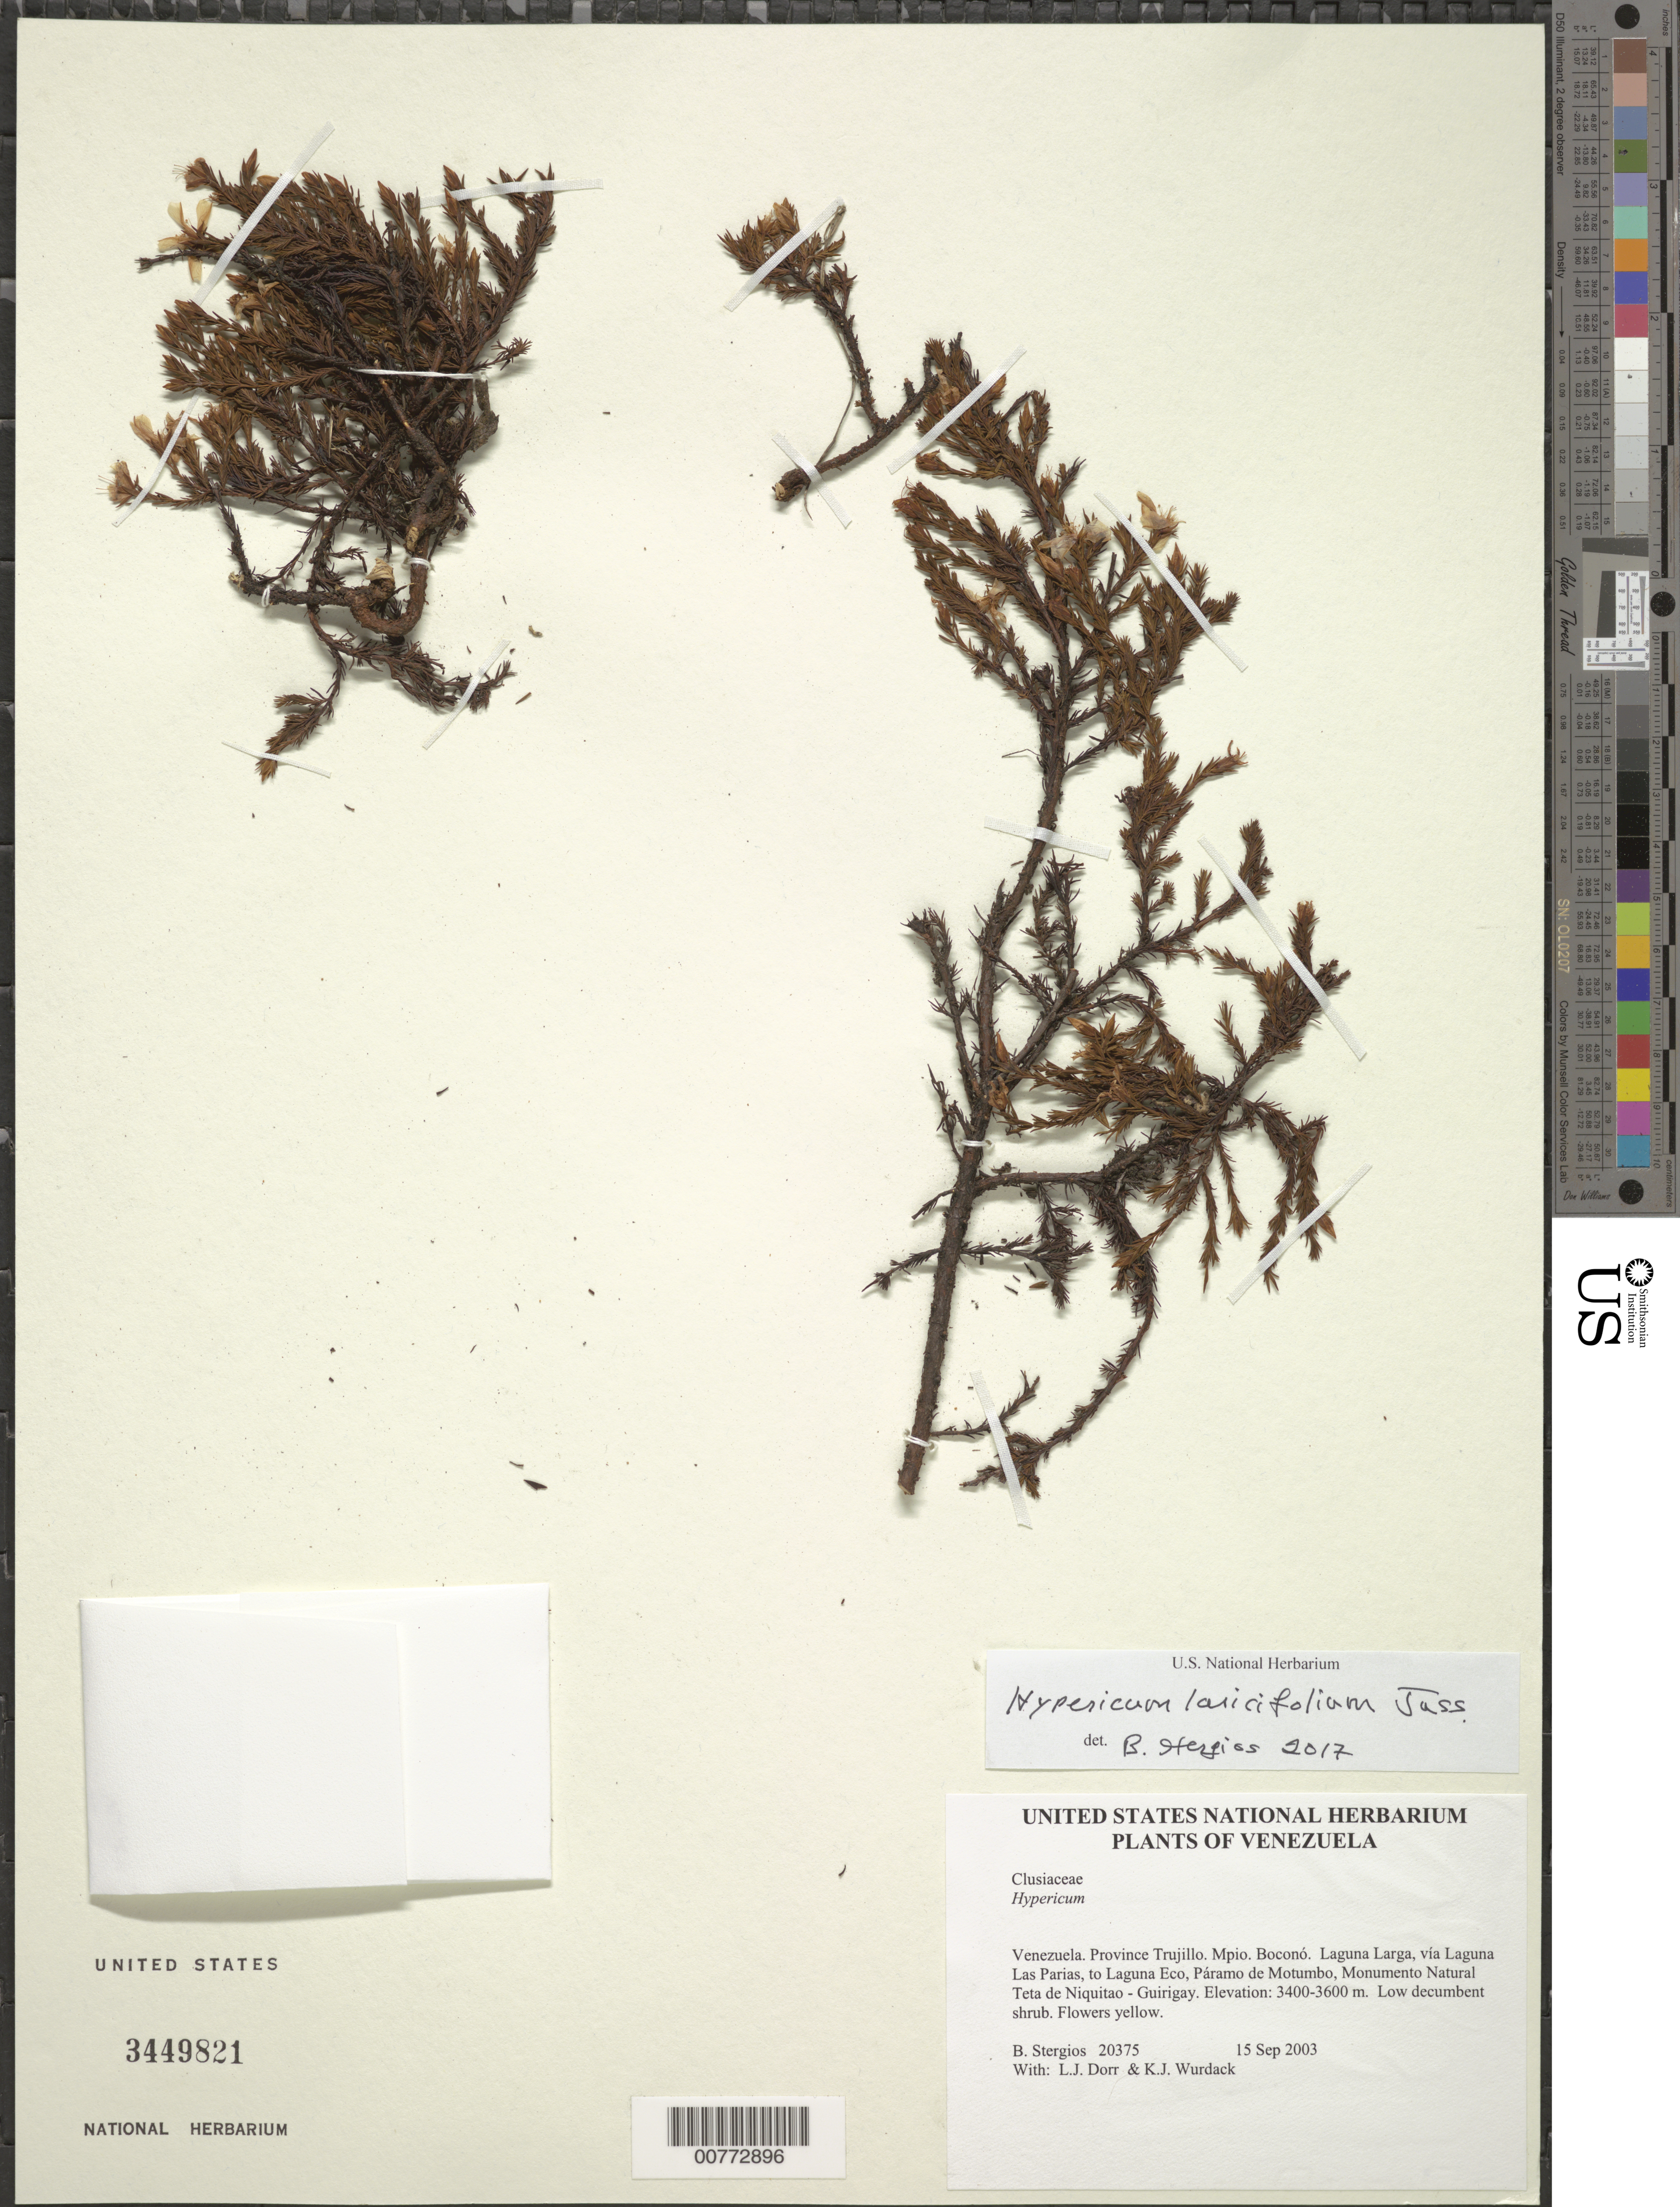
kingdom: Plantae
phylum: Tracheophyta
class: Magnoliopsida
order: Malpighiales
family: Hypericaceae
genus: Hypericum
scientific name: Hypericum laricifolium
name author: Juss.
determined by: Stergios, B. G.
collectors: B. G. Stergios, L. J. Dorr & K. Wurdack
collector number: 20375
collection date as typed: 15 Sep 2003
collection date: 2003-09-15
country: Venezuela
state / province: Trujillo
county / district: Boconó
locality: Laguna Larga, vía Laguna Las Parias, to Laguna Eco, Páramo de Motumbo, Monumento Natural Teta de Niquitao - Guirigay.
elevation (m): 3400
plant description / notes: PORT, US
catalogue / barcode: US 3449821